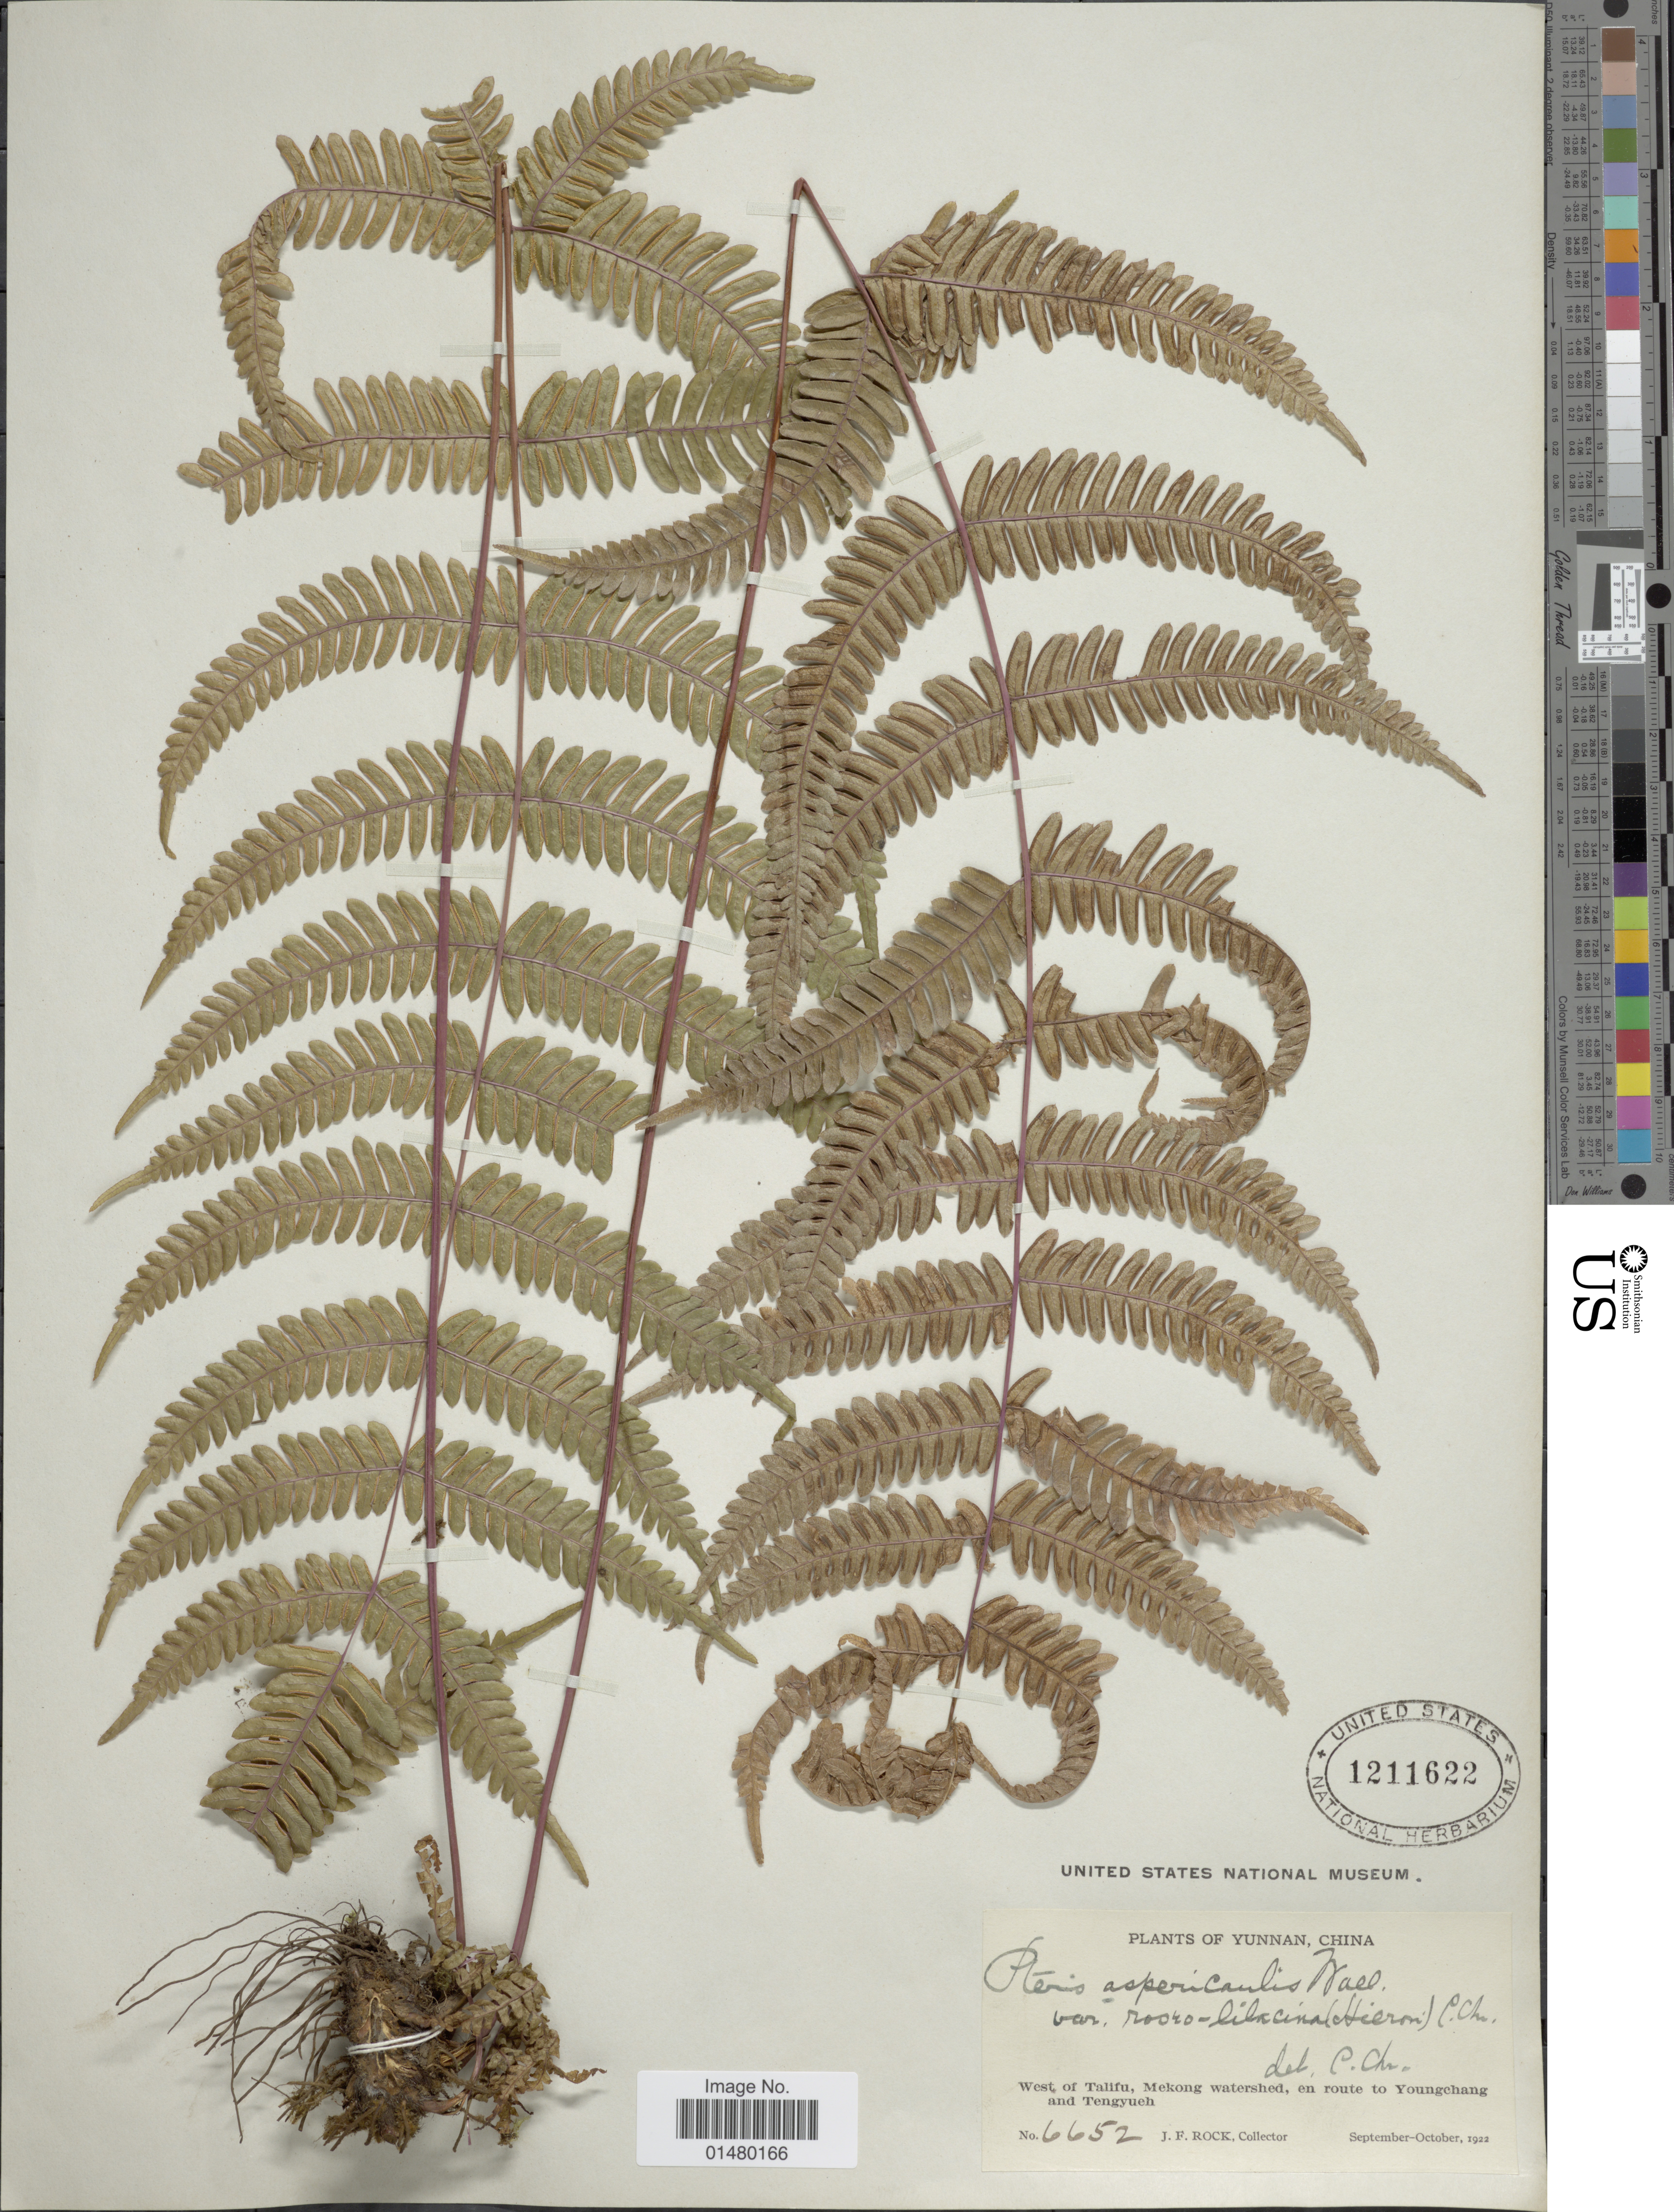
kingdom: Plantae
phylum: Tracheophyta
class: Polypodiopsida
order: Polypodiales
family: Pteridaceae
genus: Pteris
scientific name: Pteris aspericaulis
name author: Wall. ex Hieron.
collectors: J. Rock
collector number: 6652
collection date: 1922-09/1922-10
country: China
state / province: Yunnan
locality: West of Talifu, Mekong watershed, en route to Youngchang and Tengyueh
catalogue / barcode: US 1211622